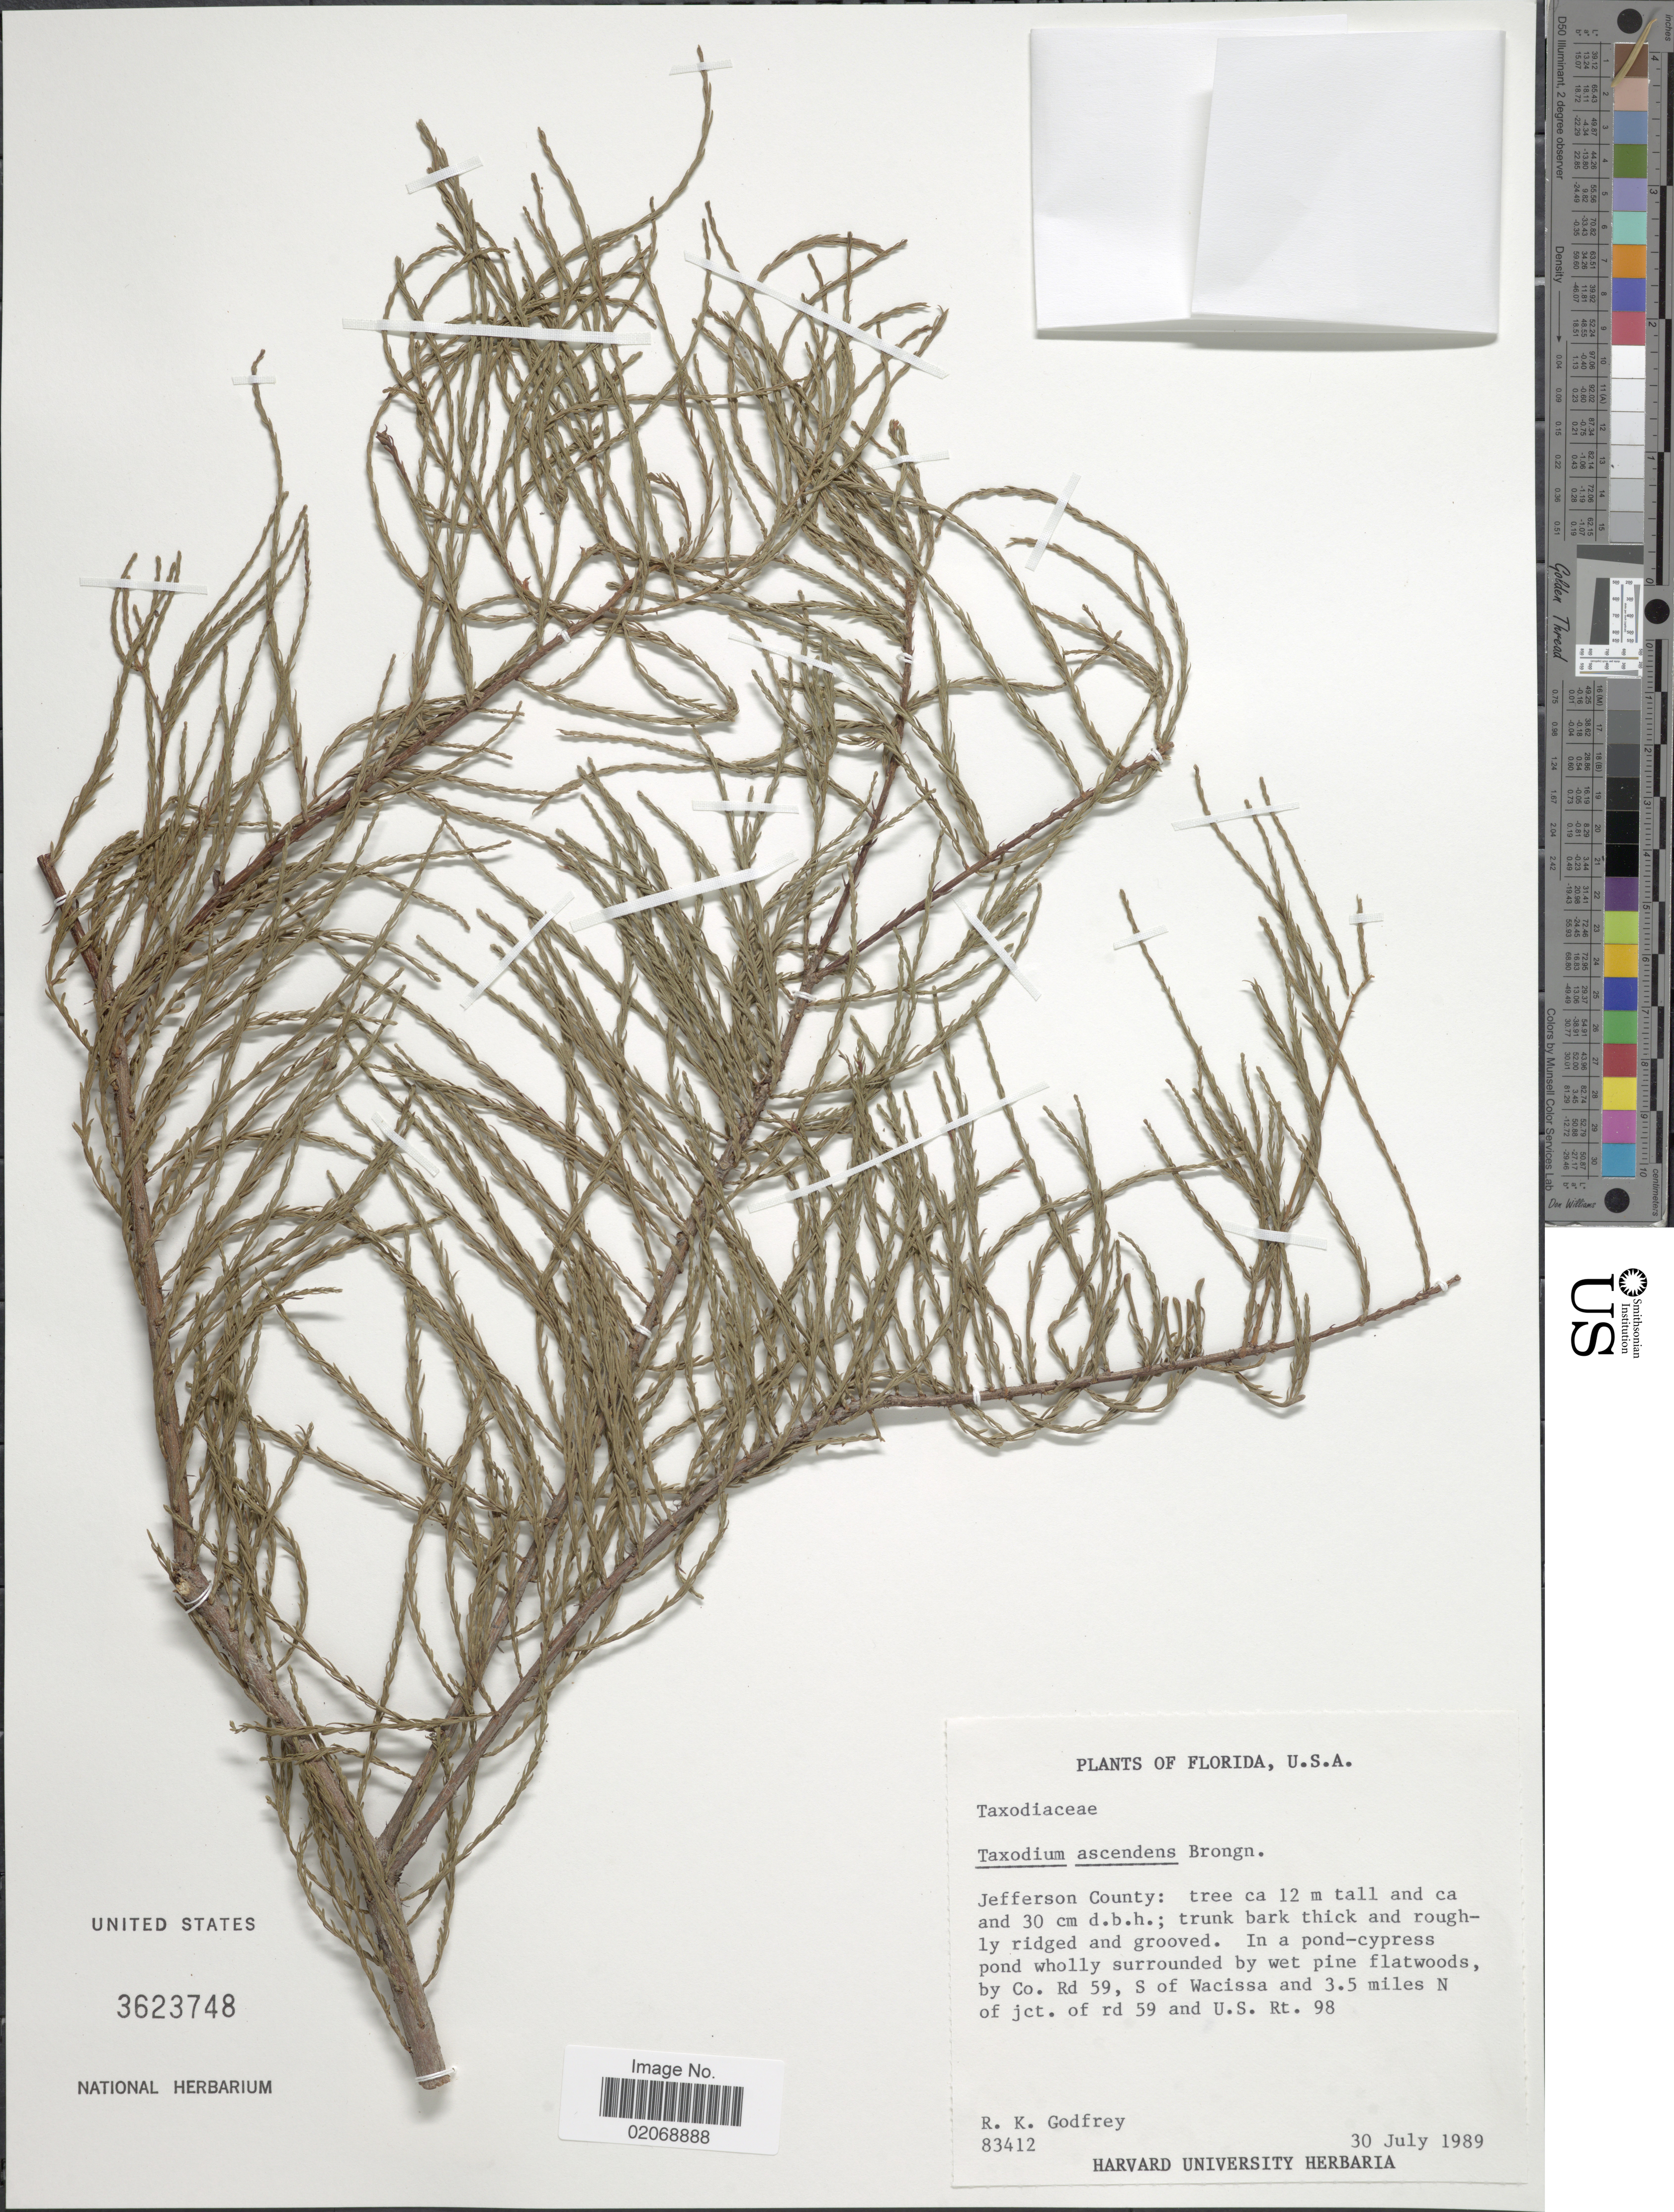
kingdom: Plantae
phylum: Tracheophyta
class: Pinopsida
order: Pinales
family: Cupressaceae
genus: Taxodium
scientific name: Taxodium ascendens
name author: Brongn.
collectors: R. K. Godfrey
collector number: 83412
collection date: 1989-07-30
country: United States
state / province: Florida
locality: Jefferson County: by Co. Rd 59, S of Wacissa and 3.5 miles N of Jct. of Rd. and U. S. Rt. 98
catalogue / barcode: US 3623748